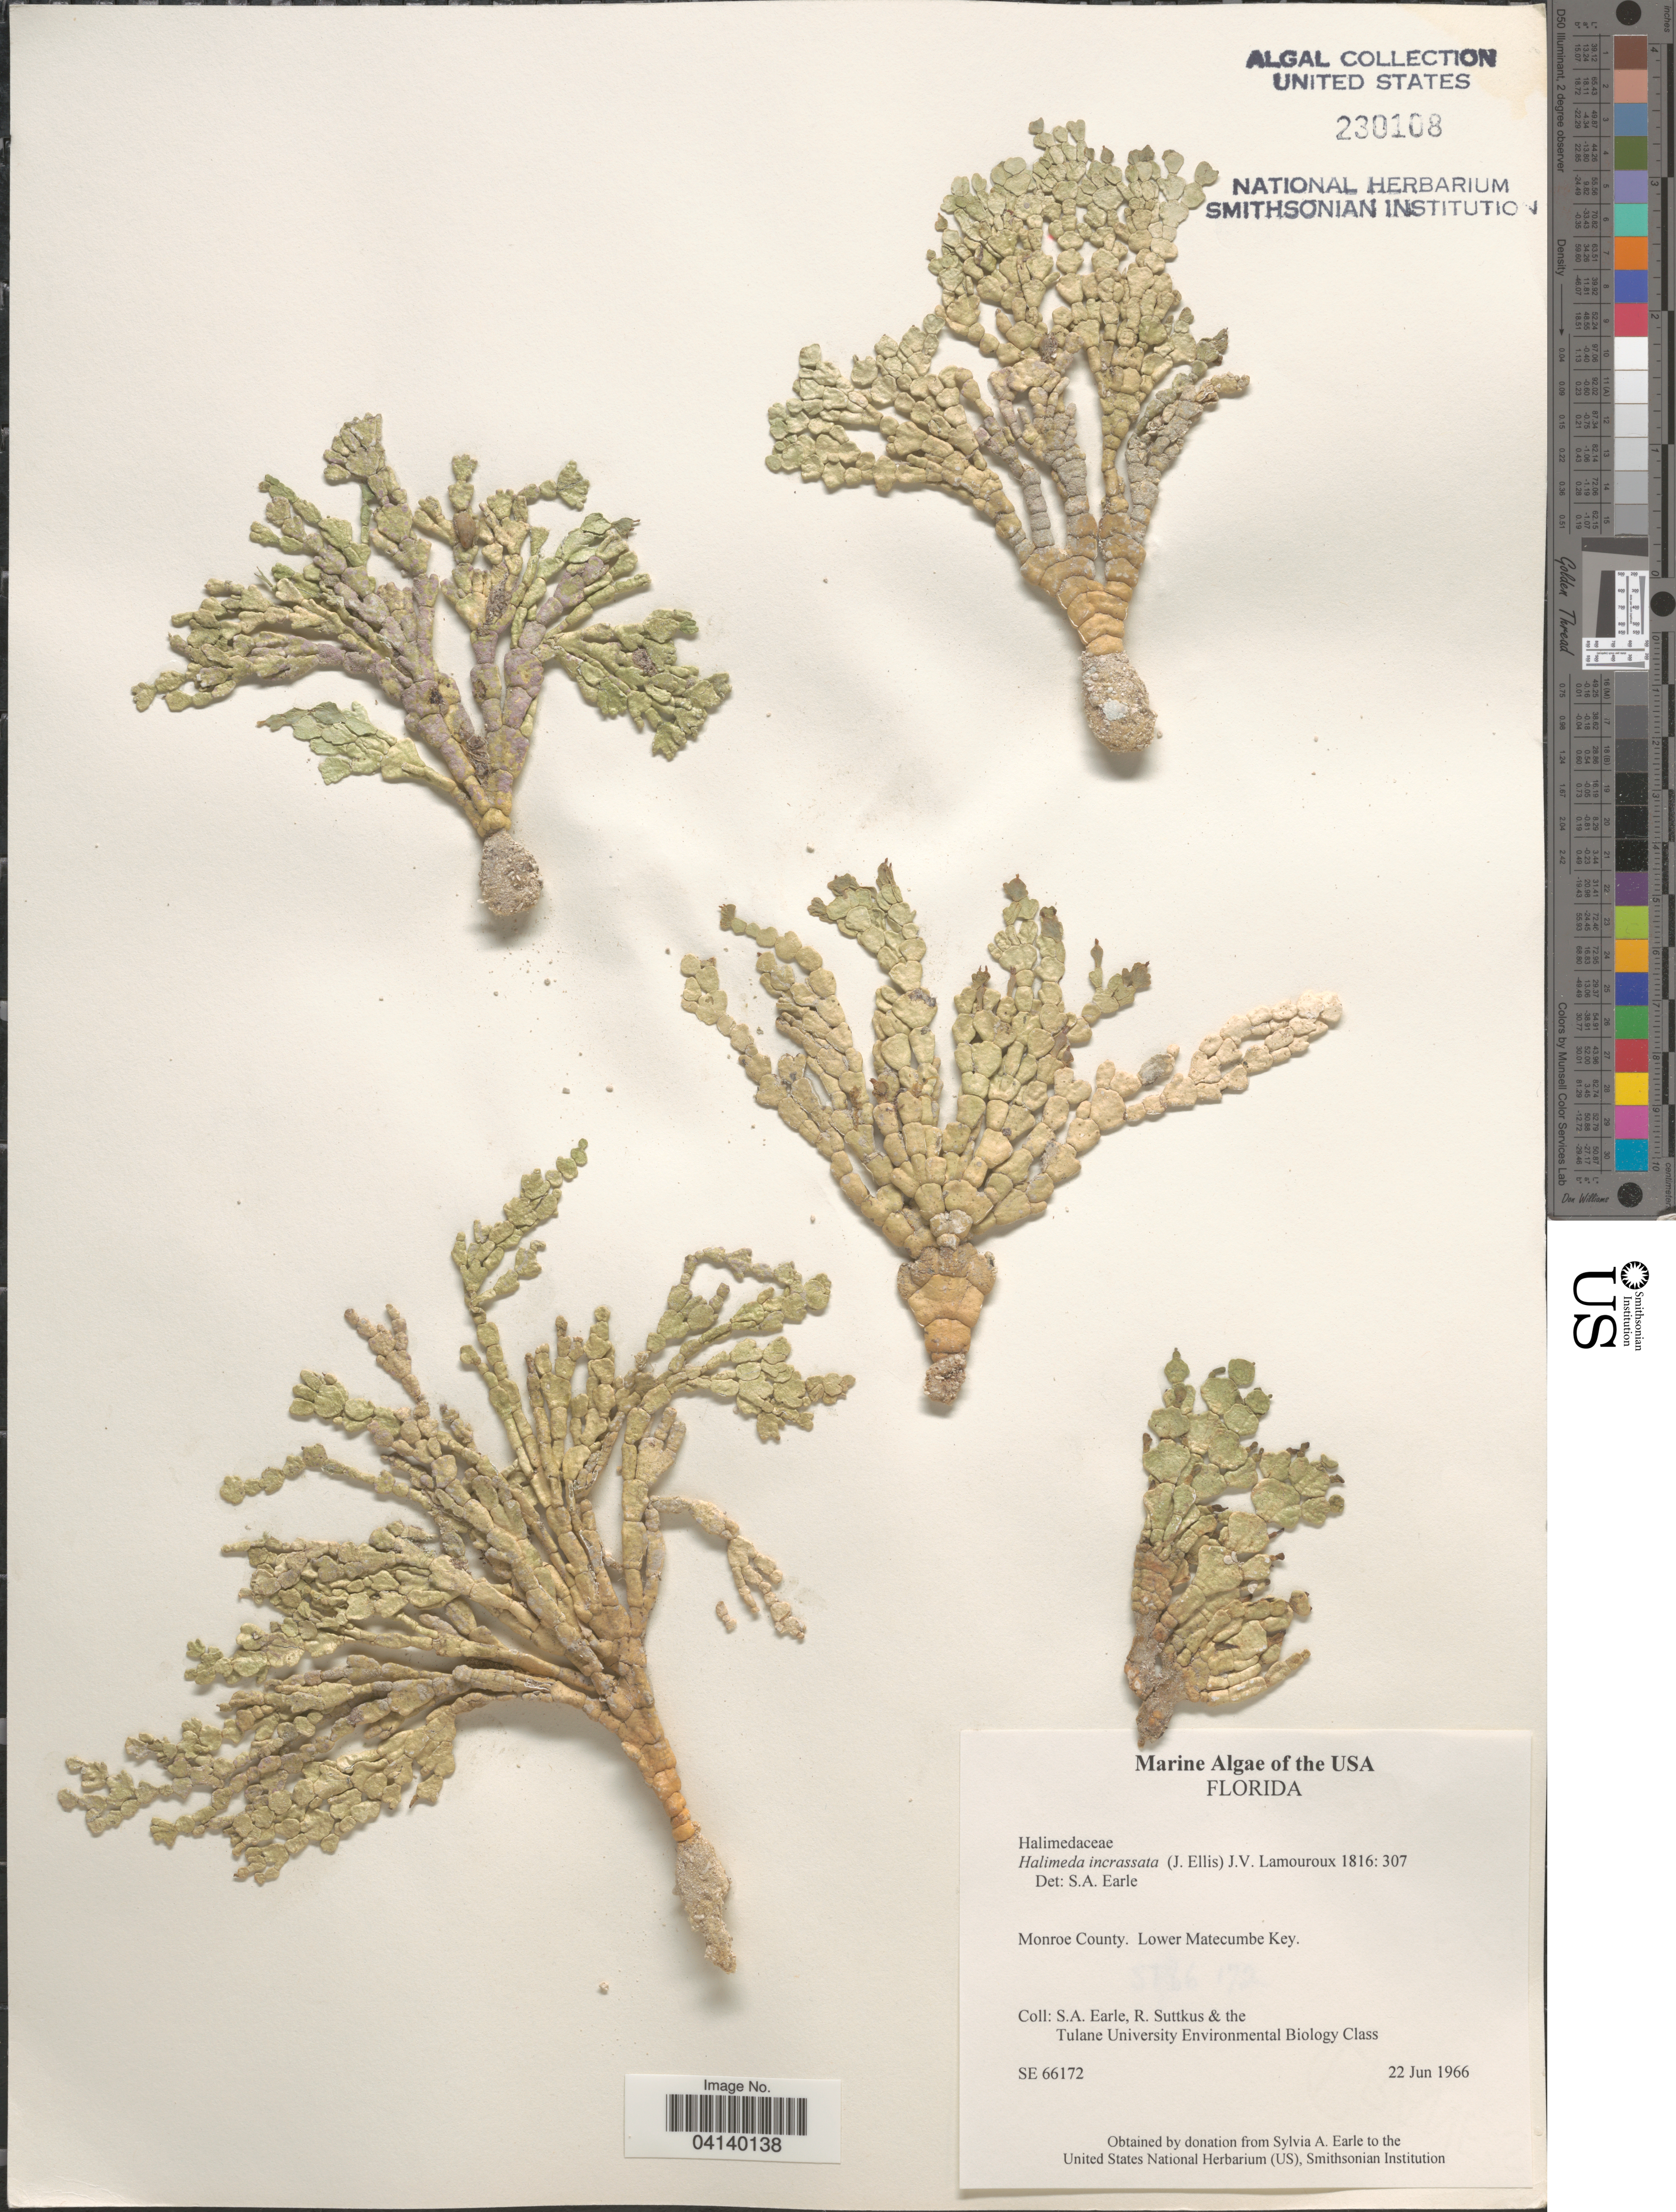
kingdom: Plantae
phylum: Chlorophyta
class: Ulvophyceae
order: Bryopsidales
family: Halimedaceae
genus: Halimeda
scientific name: Halimeda incrassata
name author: (J. Ellis) J.V.Lamouroux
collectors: S. A. Earle, R. Suttkus & Tulane Univ. Env. Biol. Class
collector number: SE66172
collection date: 1966-06-22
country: United States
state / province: Florida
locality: Monroe County. Lower Matecumbe Key.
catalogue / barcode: US 230108